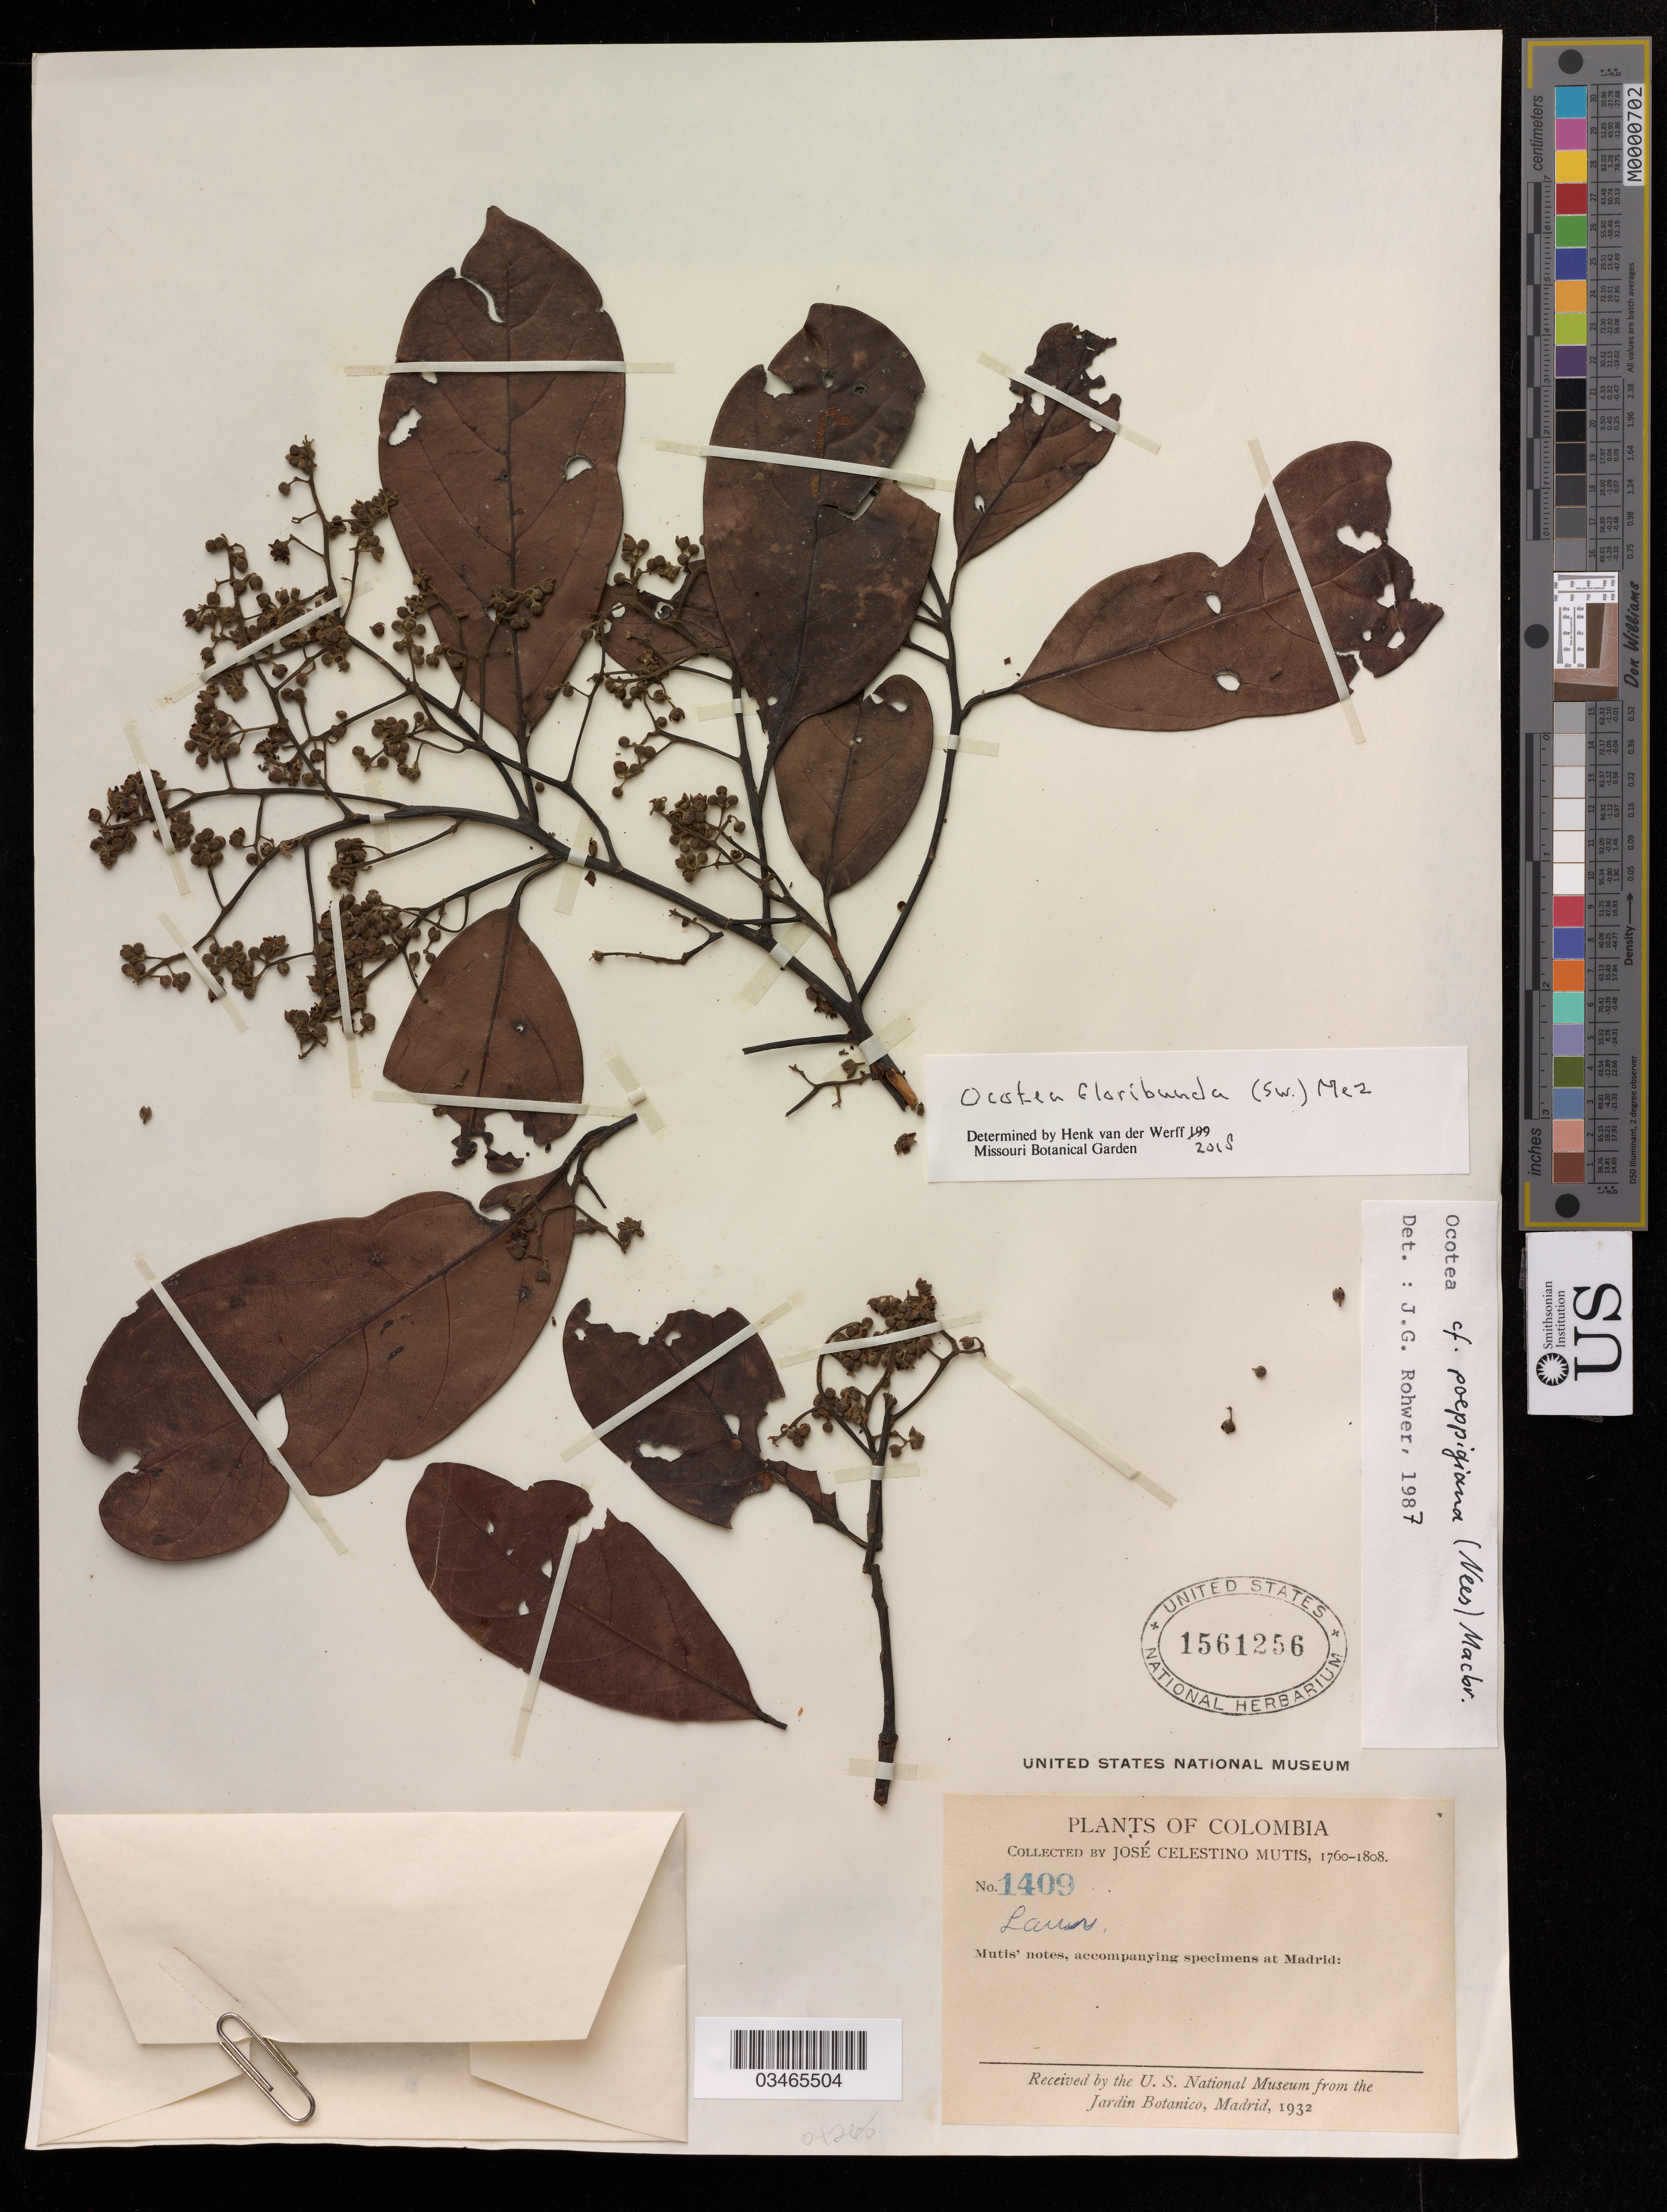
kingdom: Plantae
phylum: Tracheophyta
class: Magnoliopsida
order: Laurales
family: Lauraceae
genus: Ocotea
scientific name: Ocotea floribunda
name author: (Sw.) Mez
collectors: J. Celestino Mutis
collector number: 1409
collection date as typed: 1808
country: Colombia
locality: Laun.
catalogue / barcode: US 1561256